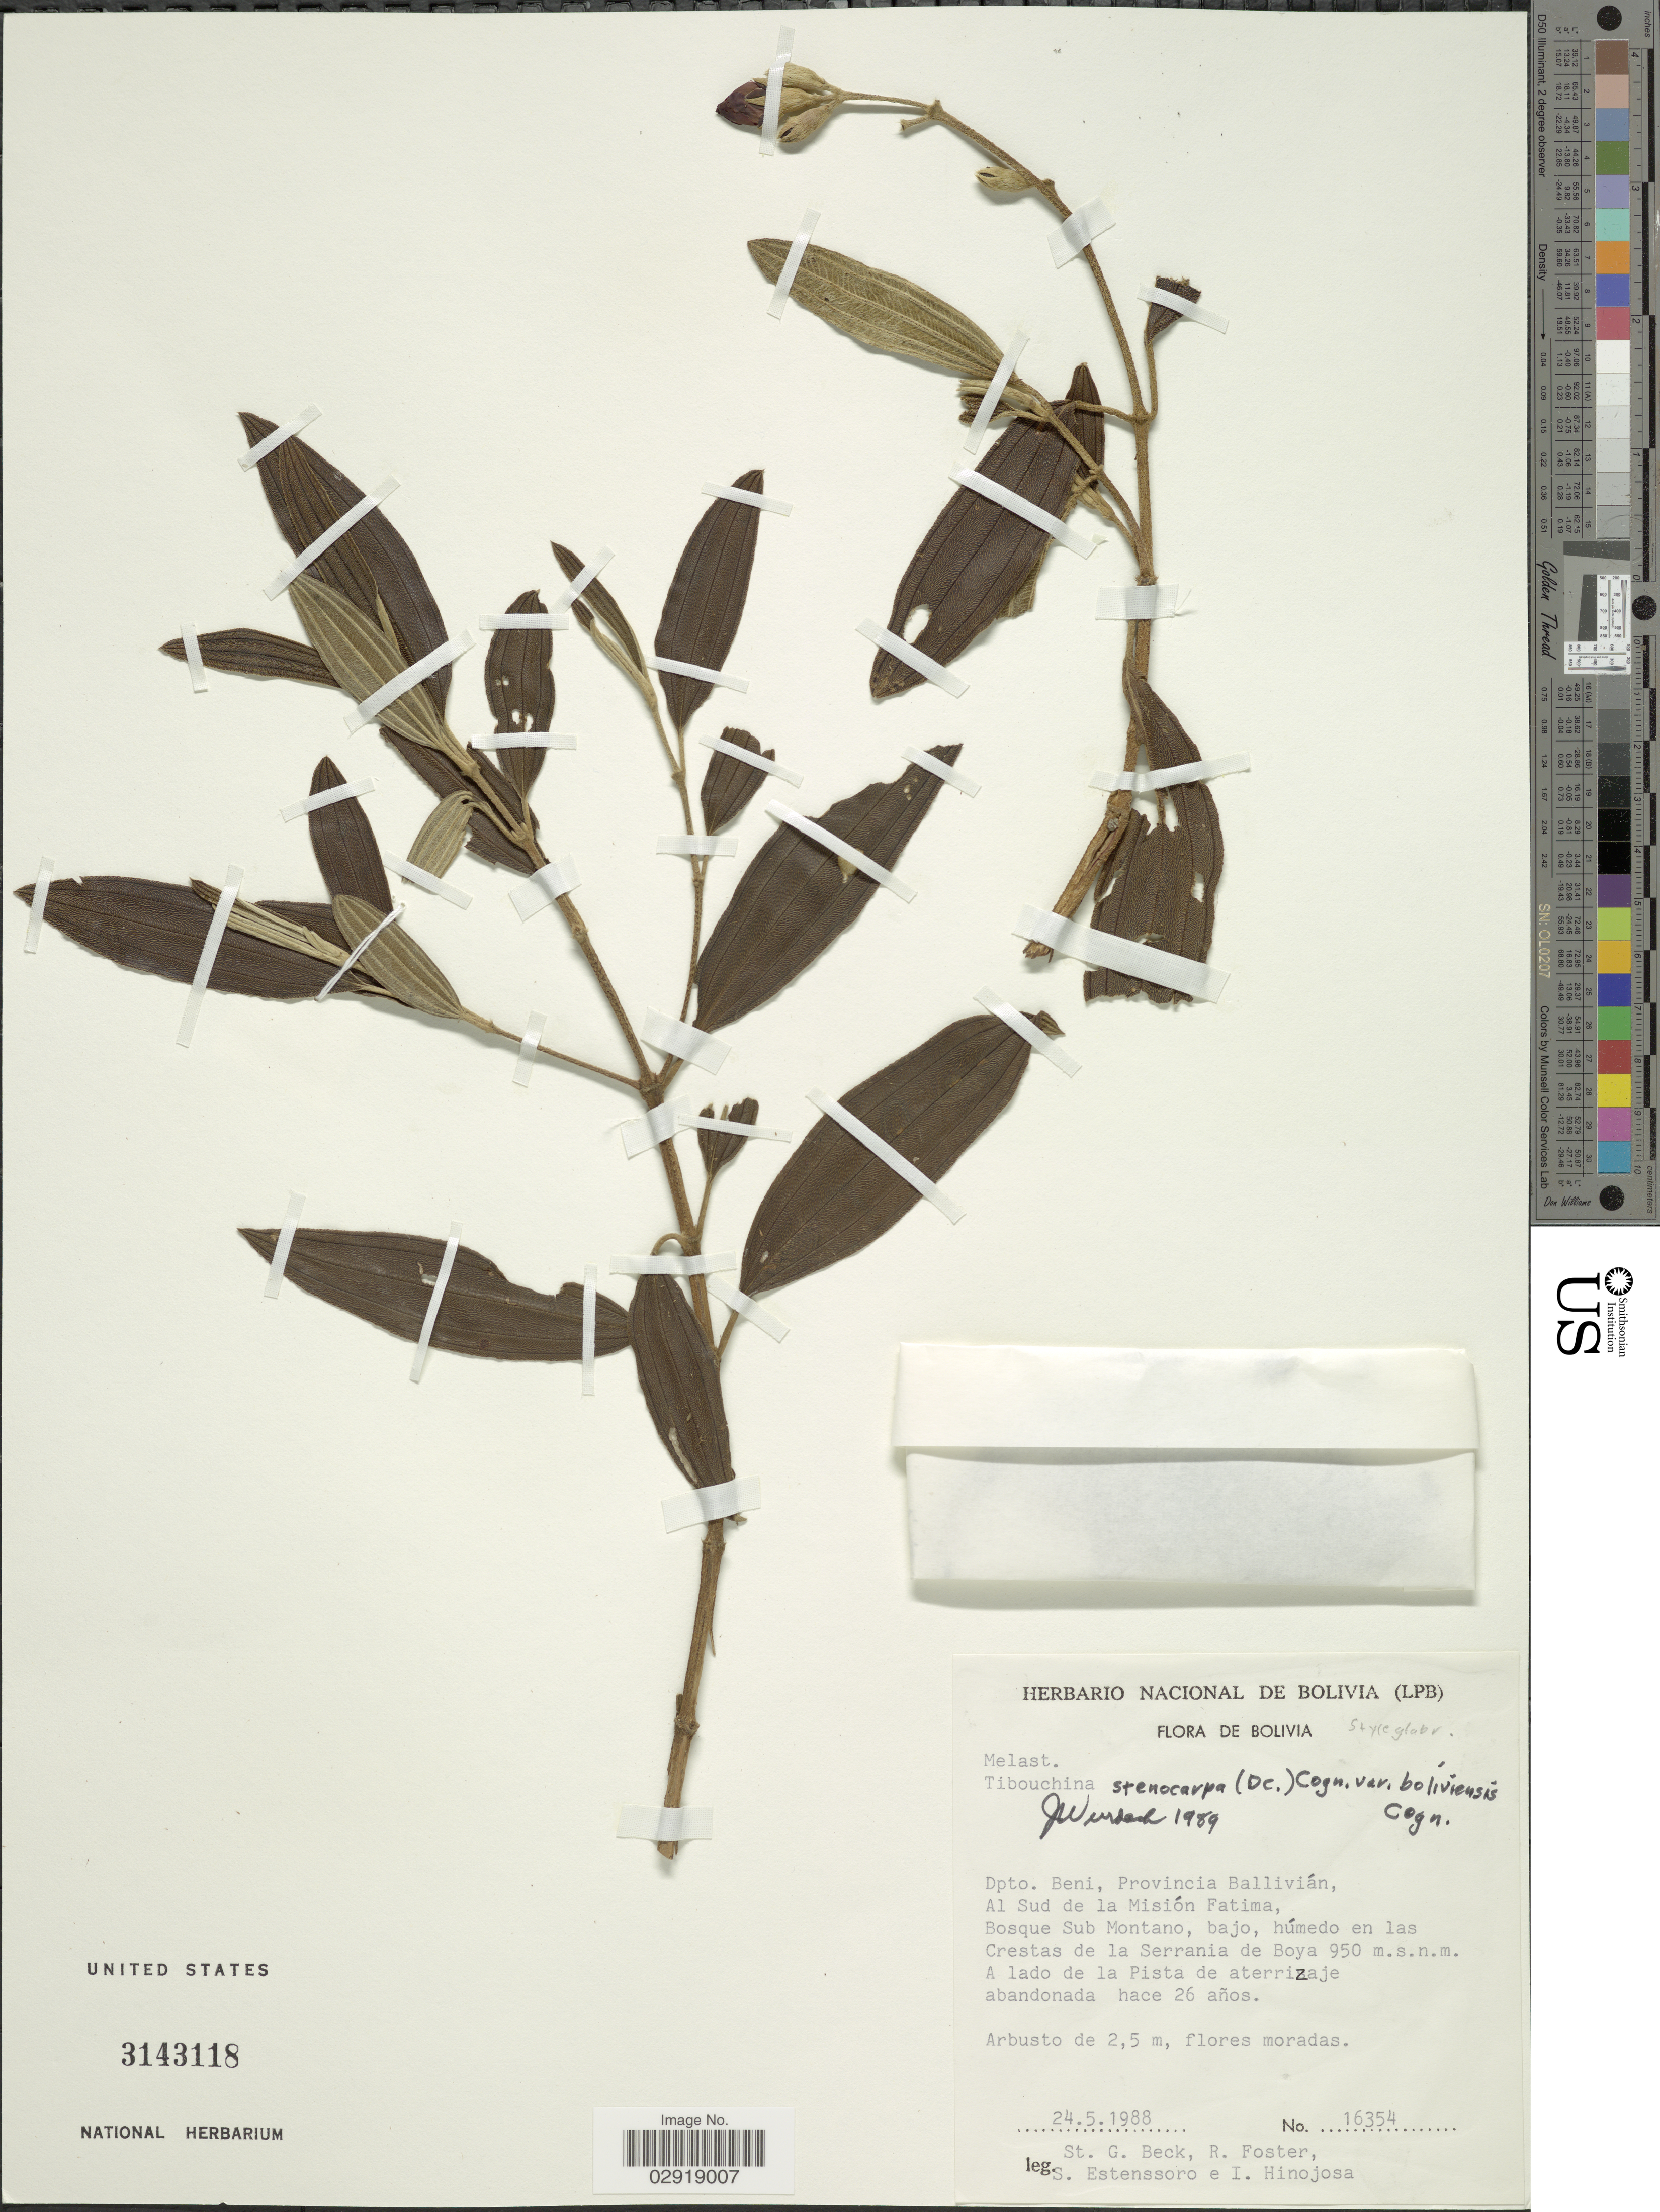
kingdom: Plantae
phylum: Tracheophyta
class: Magnoliopsida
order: Myrtales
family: Melastomataceae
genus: Pleroma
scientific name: Pleroma stenocarpum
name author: (DC.) Triana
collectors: S. G. Beck, R. Foster, S. Estenssoro & I. Hinojosa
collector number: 16354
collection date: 1988-05-24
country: Bolivia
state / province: Beni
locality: Dpto. Beni, Provincia Ballivián. Al Sud de la Misión Fatima, Bosque Sub Montano, bajo, húmedo en las Crestas de la Serrania de Boya.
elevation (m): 950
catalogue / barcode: US 3143118